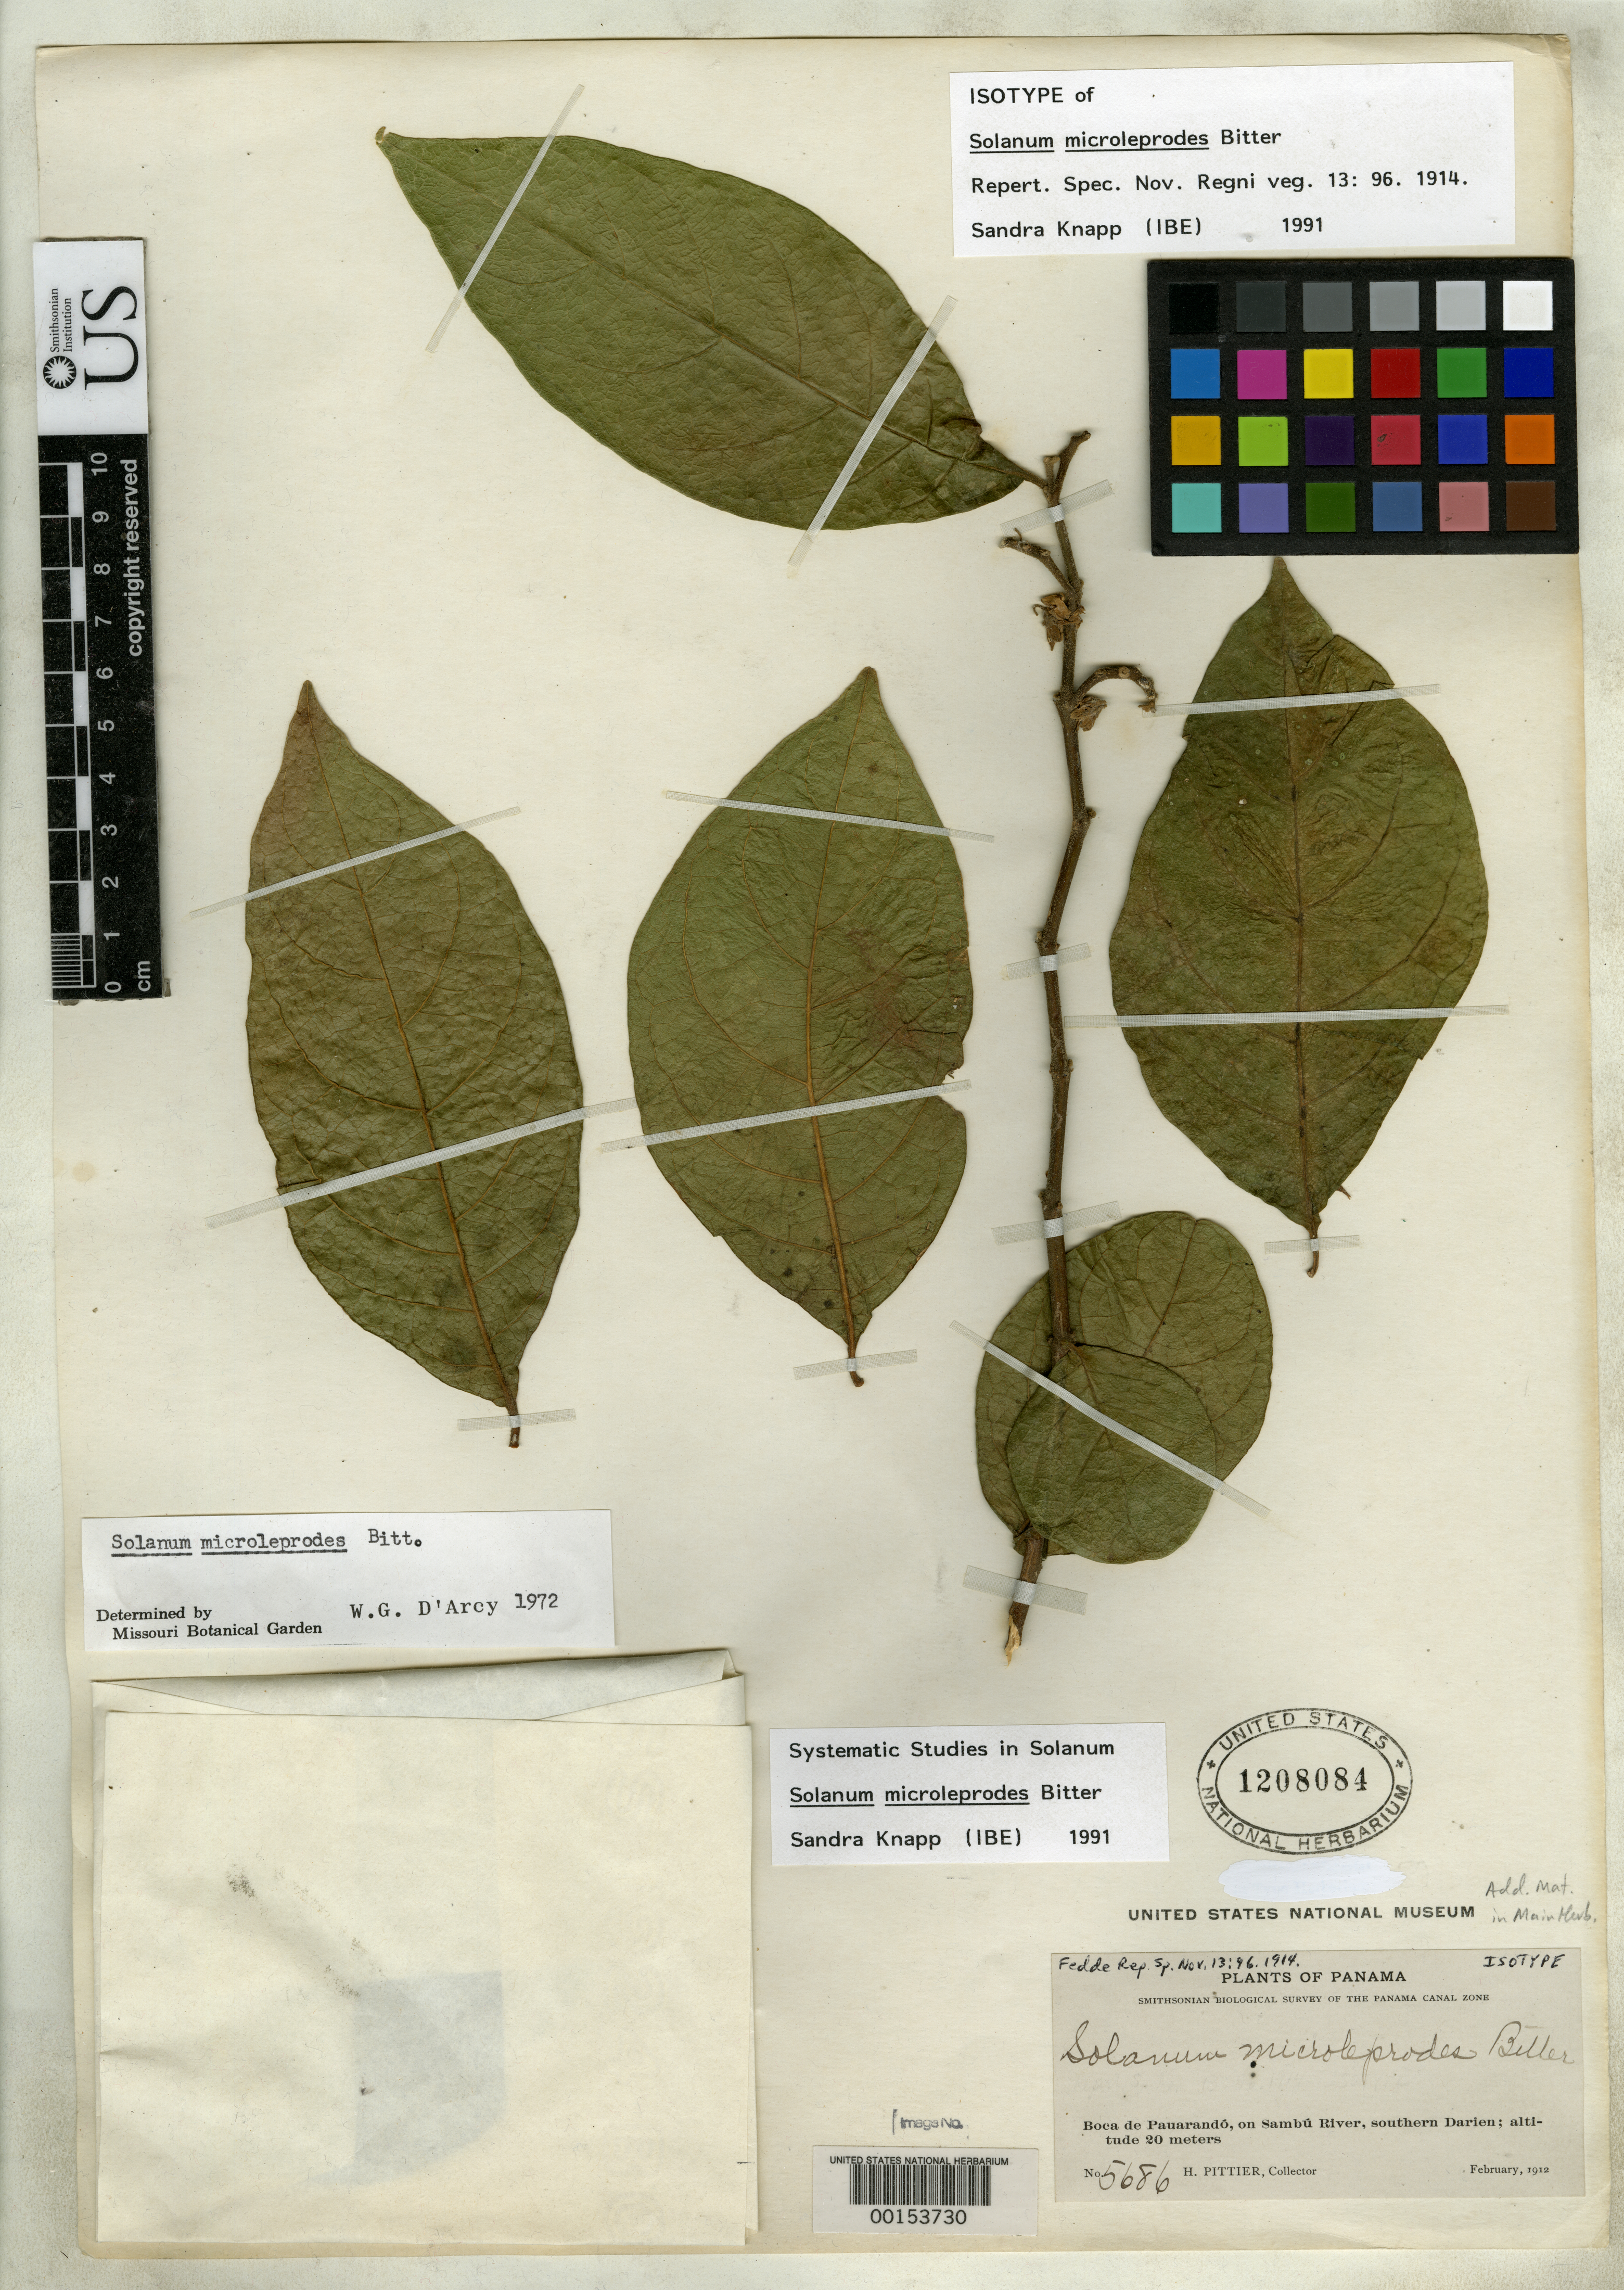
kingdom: Plantae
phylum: Tracheophyta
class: Magnoliopsida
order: Solanales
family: Solanaceae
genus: Solanum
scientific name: Solanum microleprodes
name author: Bitter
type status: Isotype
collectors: H. F. Pittier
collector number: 5686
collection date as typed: Feb 1912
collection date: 1912-02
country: Panama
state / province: Darién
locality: Boca de Pauarando, on Sambu River, southern Darien.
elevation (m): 20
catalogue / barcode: US 1208084